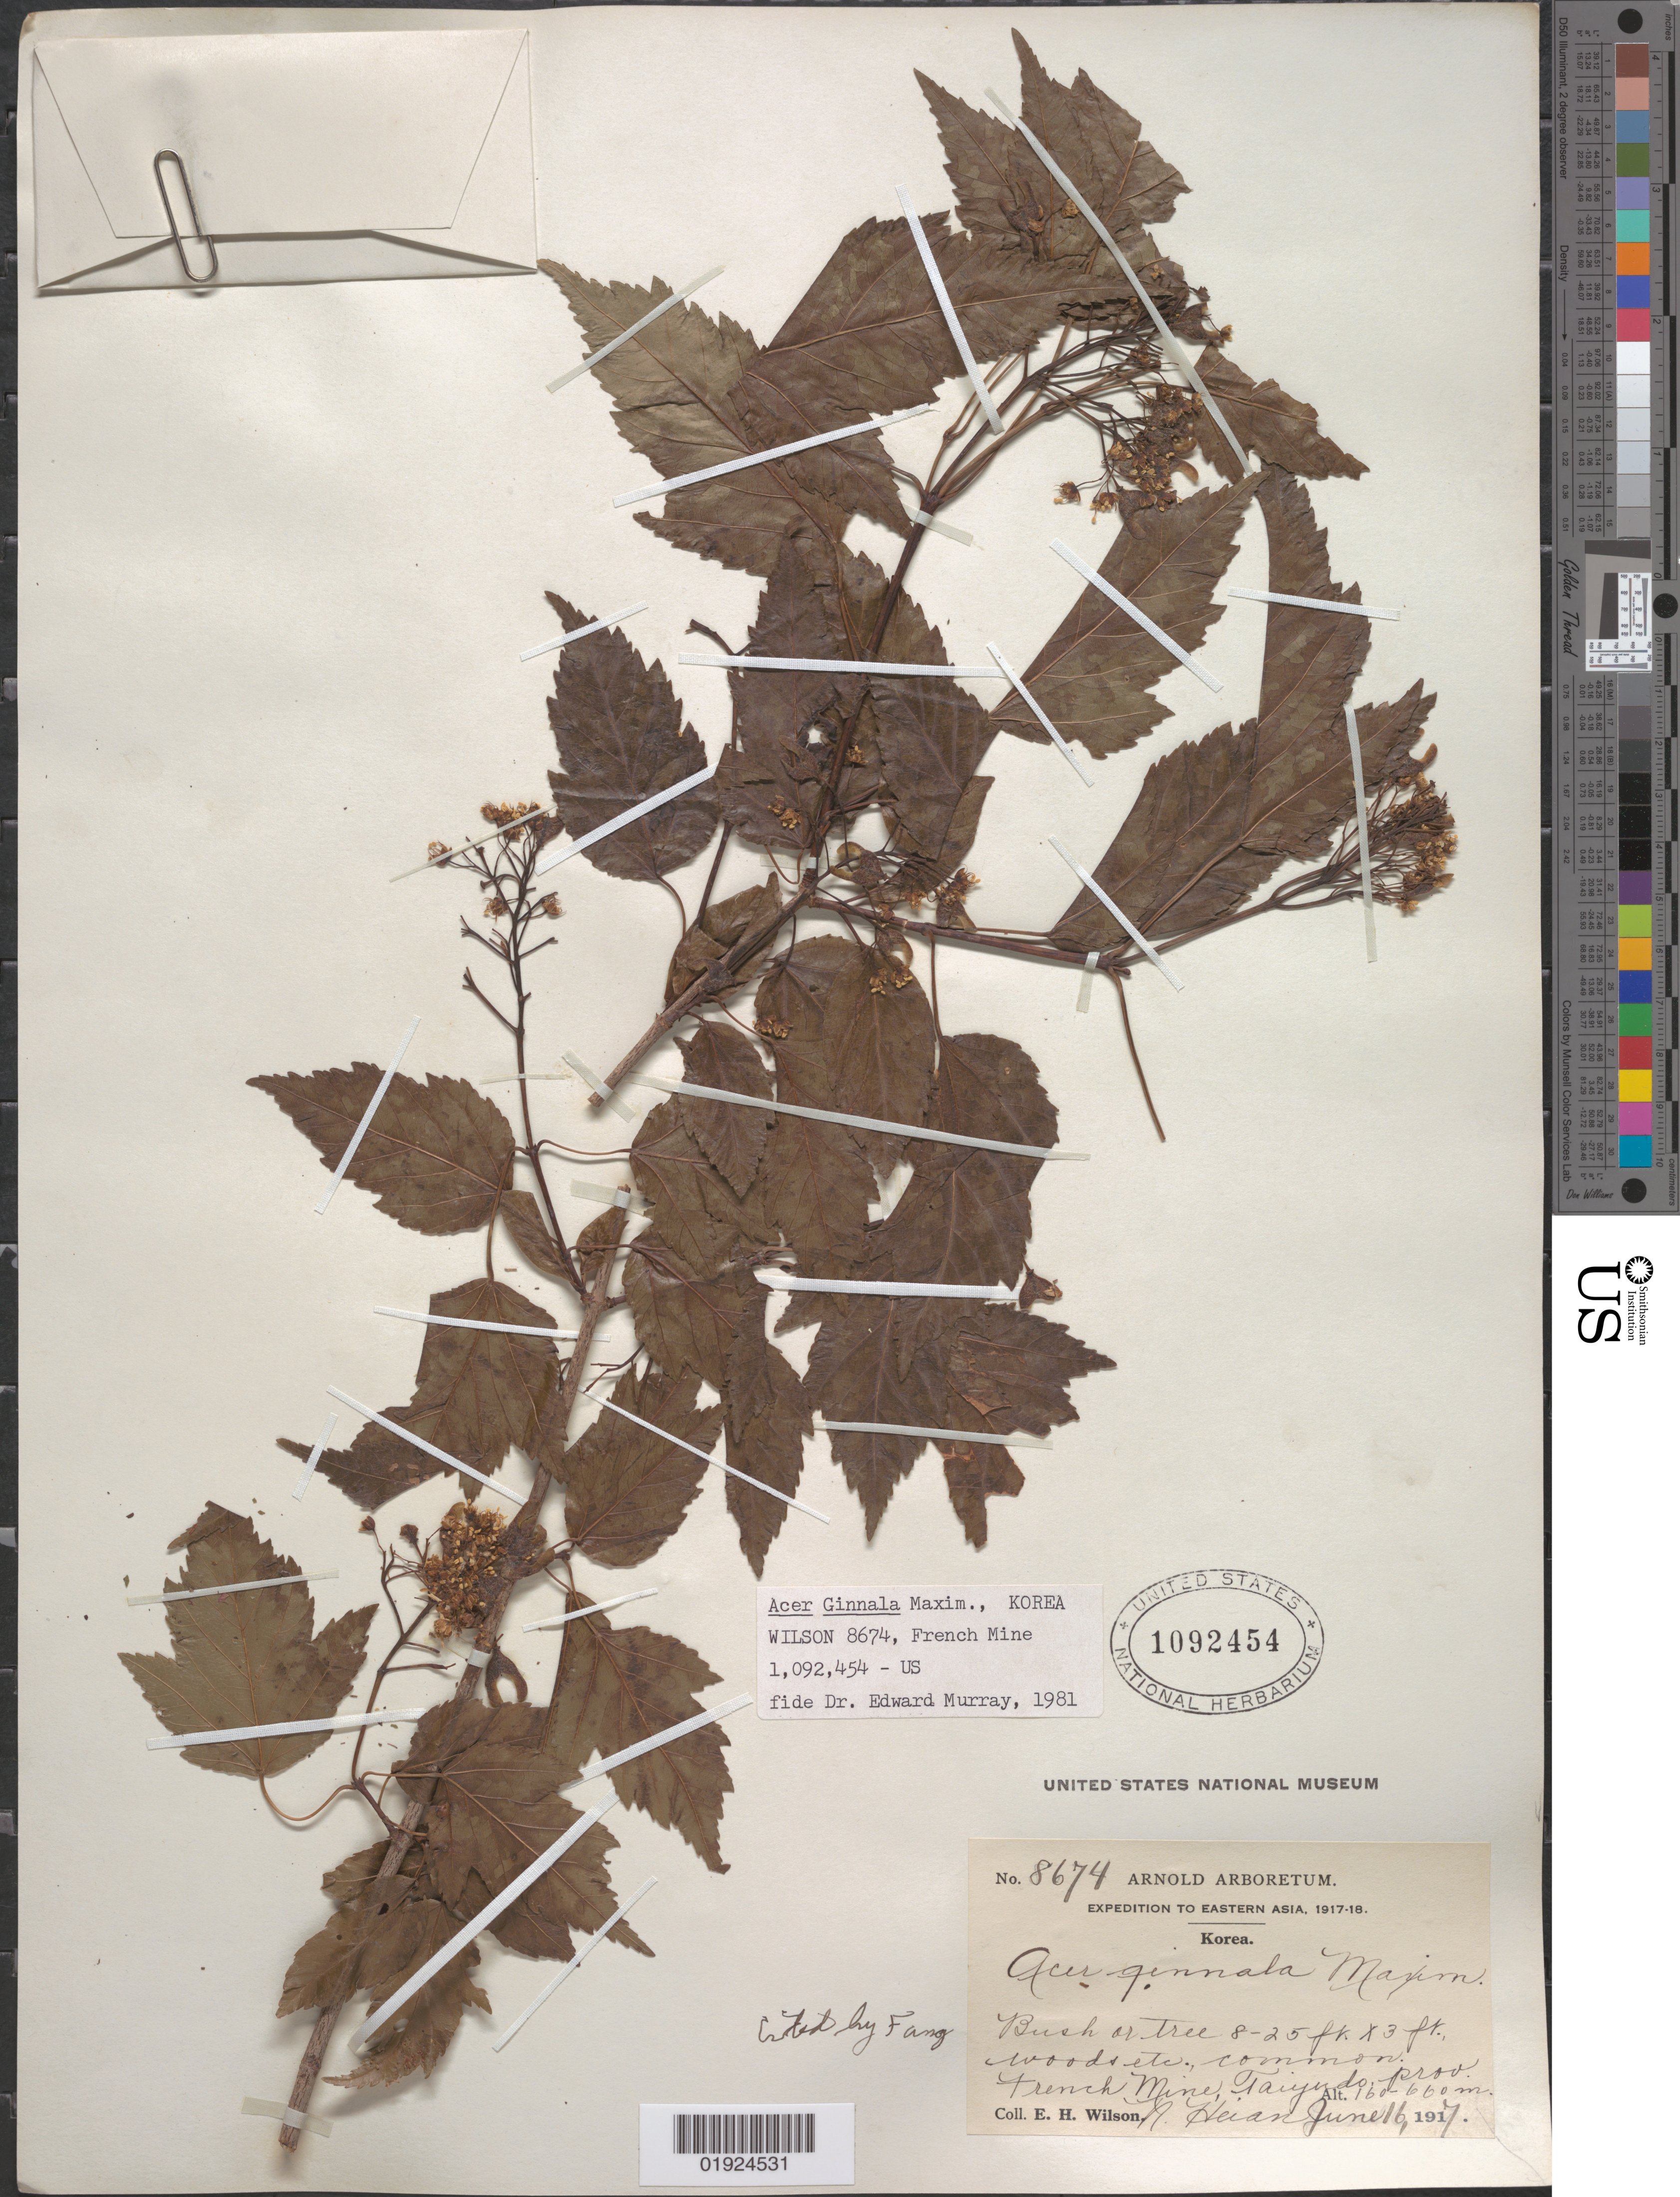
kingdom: Plantae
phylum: Tracheophyta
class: Magnoliopsida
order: Sapindales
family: Sapindaceae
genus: Acer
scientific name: Acer ginnala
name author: Maxim.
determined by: Murray, Edward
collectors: E. H. Wilson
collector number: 8674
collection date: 1917-06-16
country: North Korea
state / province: North Heian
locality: French Mine,Taiyudo, prov. N. Heian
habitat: Woods, common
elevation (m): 160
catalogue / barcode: US 1092454